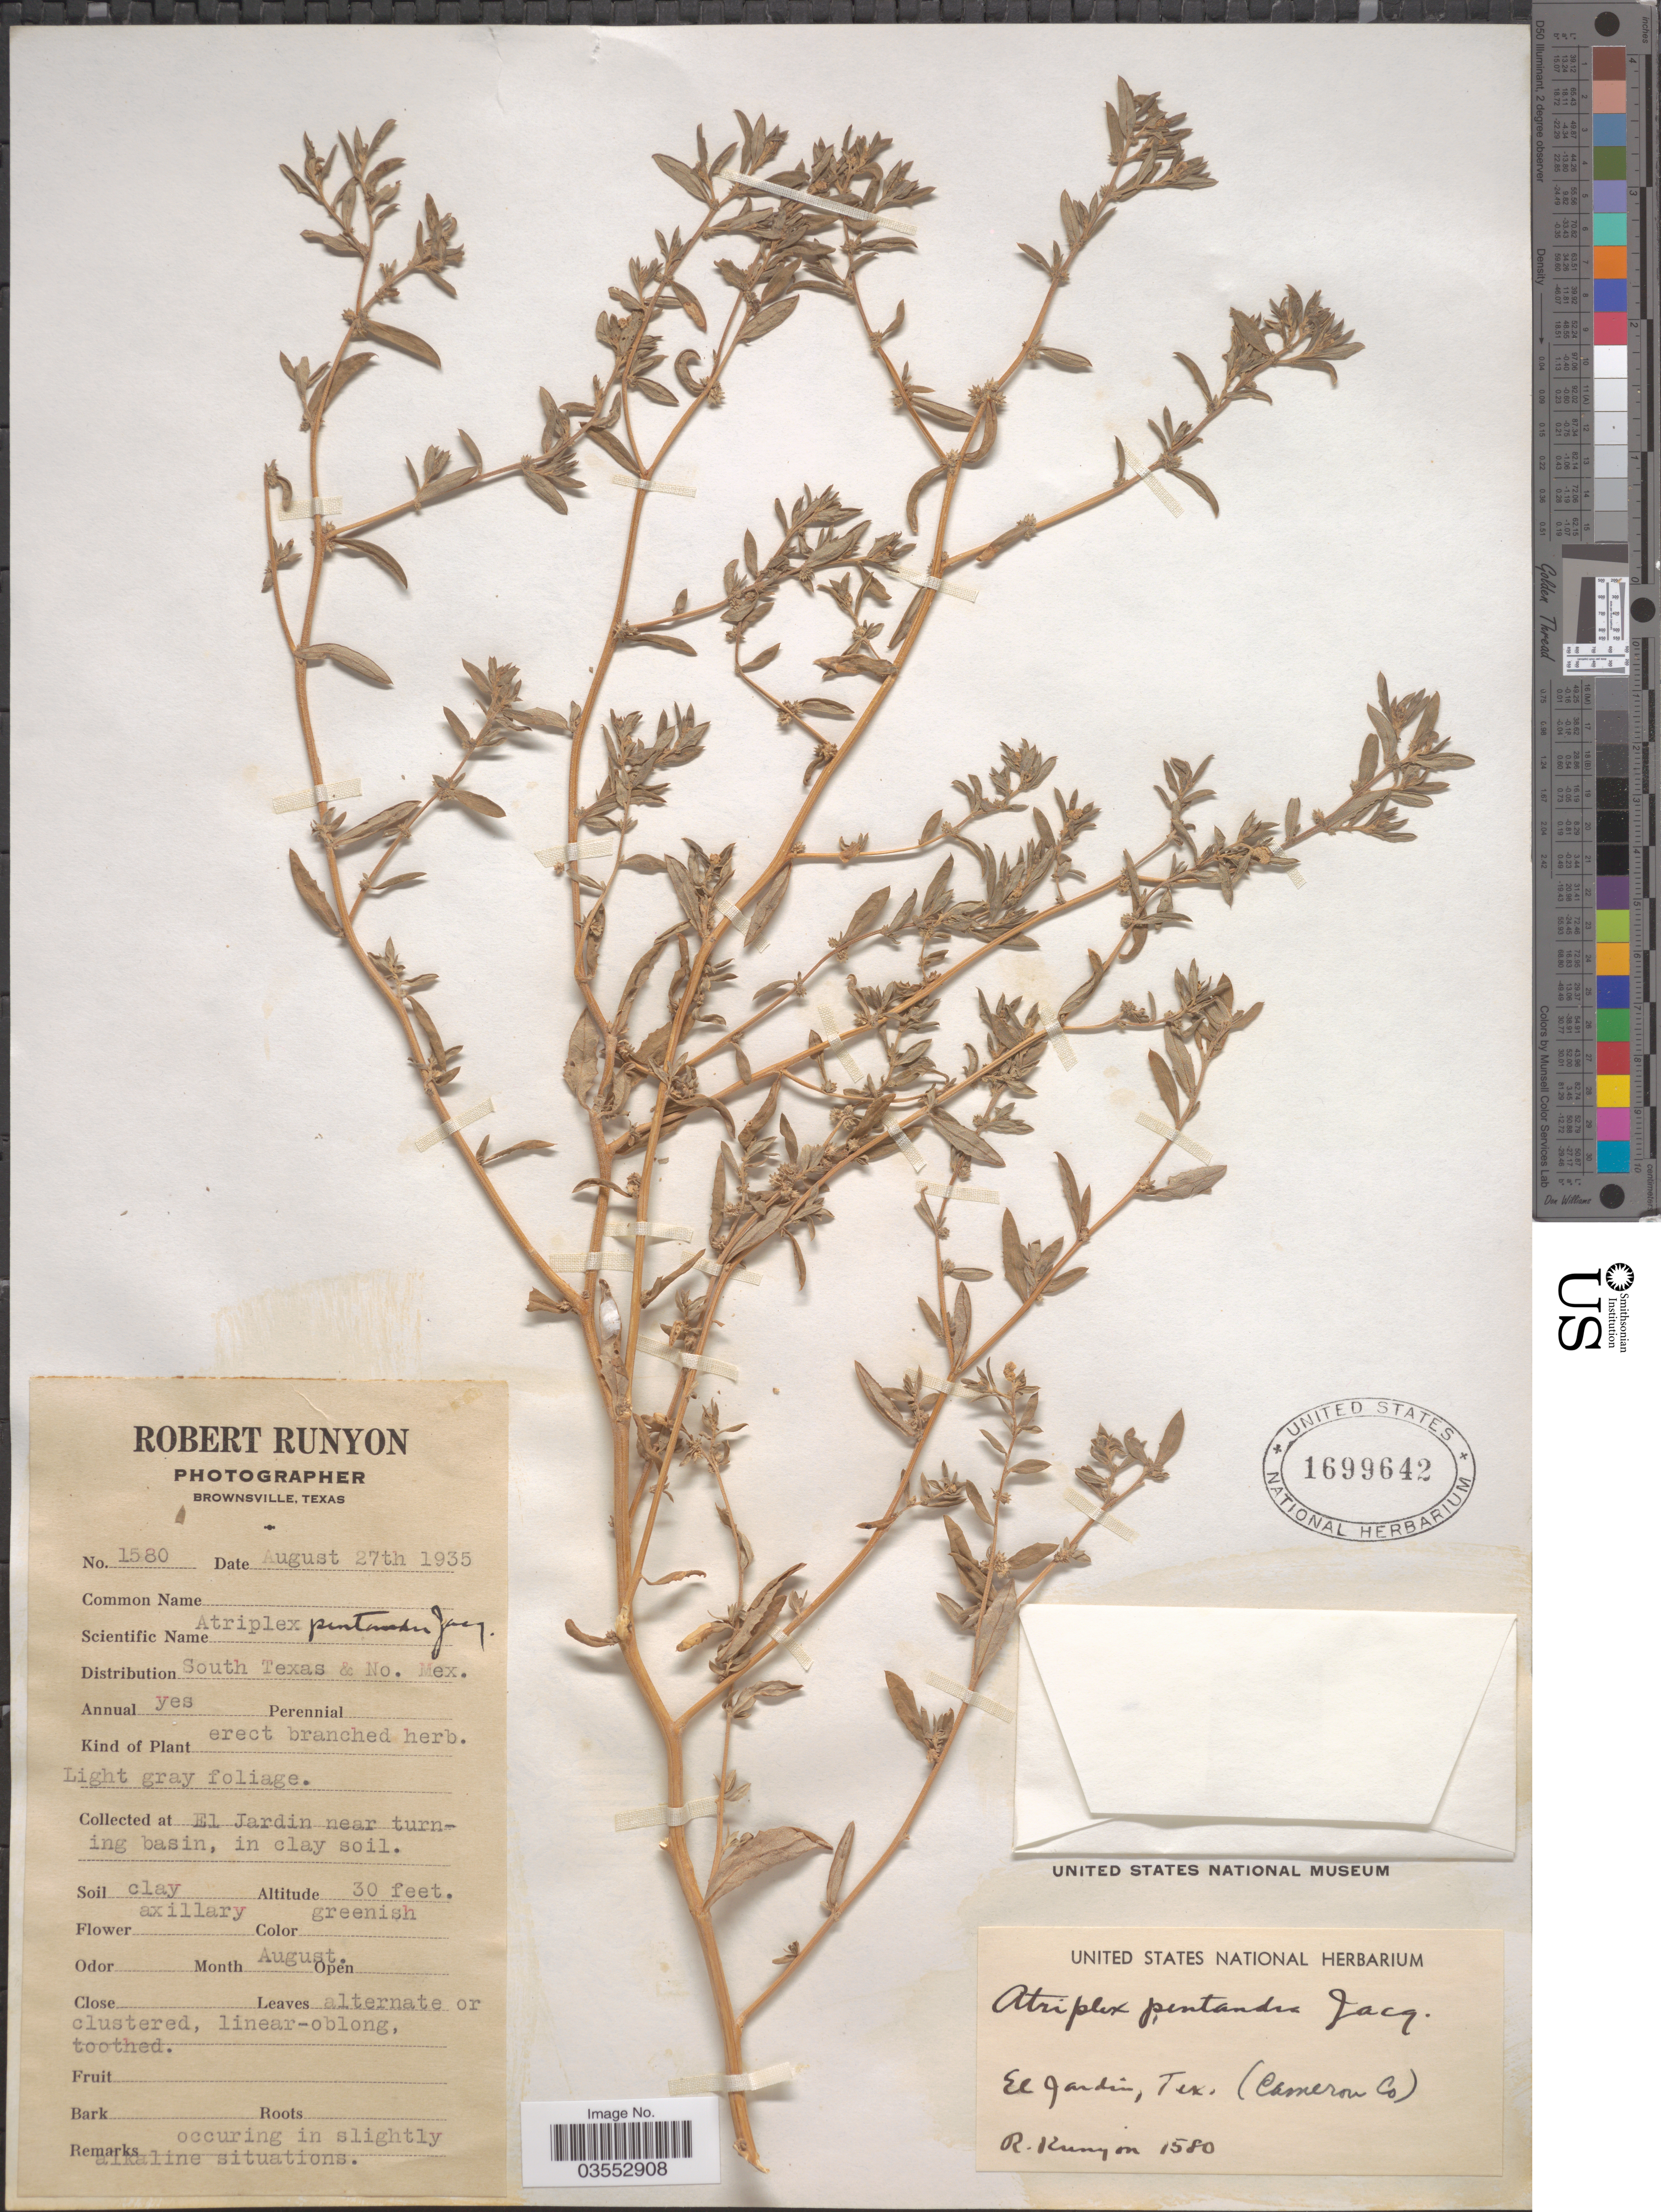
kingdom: Plantae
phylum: Tracheophyta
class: Magnoliopsida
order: Caryophyllales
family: Amaranthaceae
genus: Atriplex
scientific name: Atriplex texana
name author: S. Watson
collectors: R. Runyon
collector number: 1580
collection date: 1935-08-27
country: United States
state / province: Texas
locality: El Jardin (Cameron Co.). South Texas. El Jardin near turning basin.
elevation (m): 9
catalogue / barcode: US 1699642